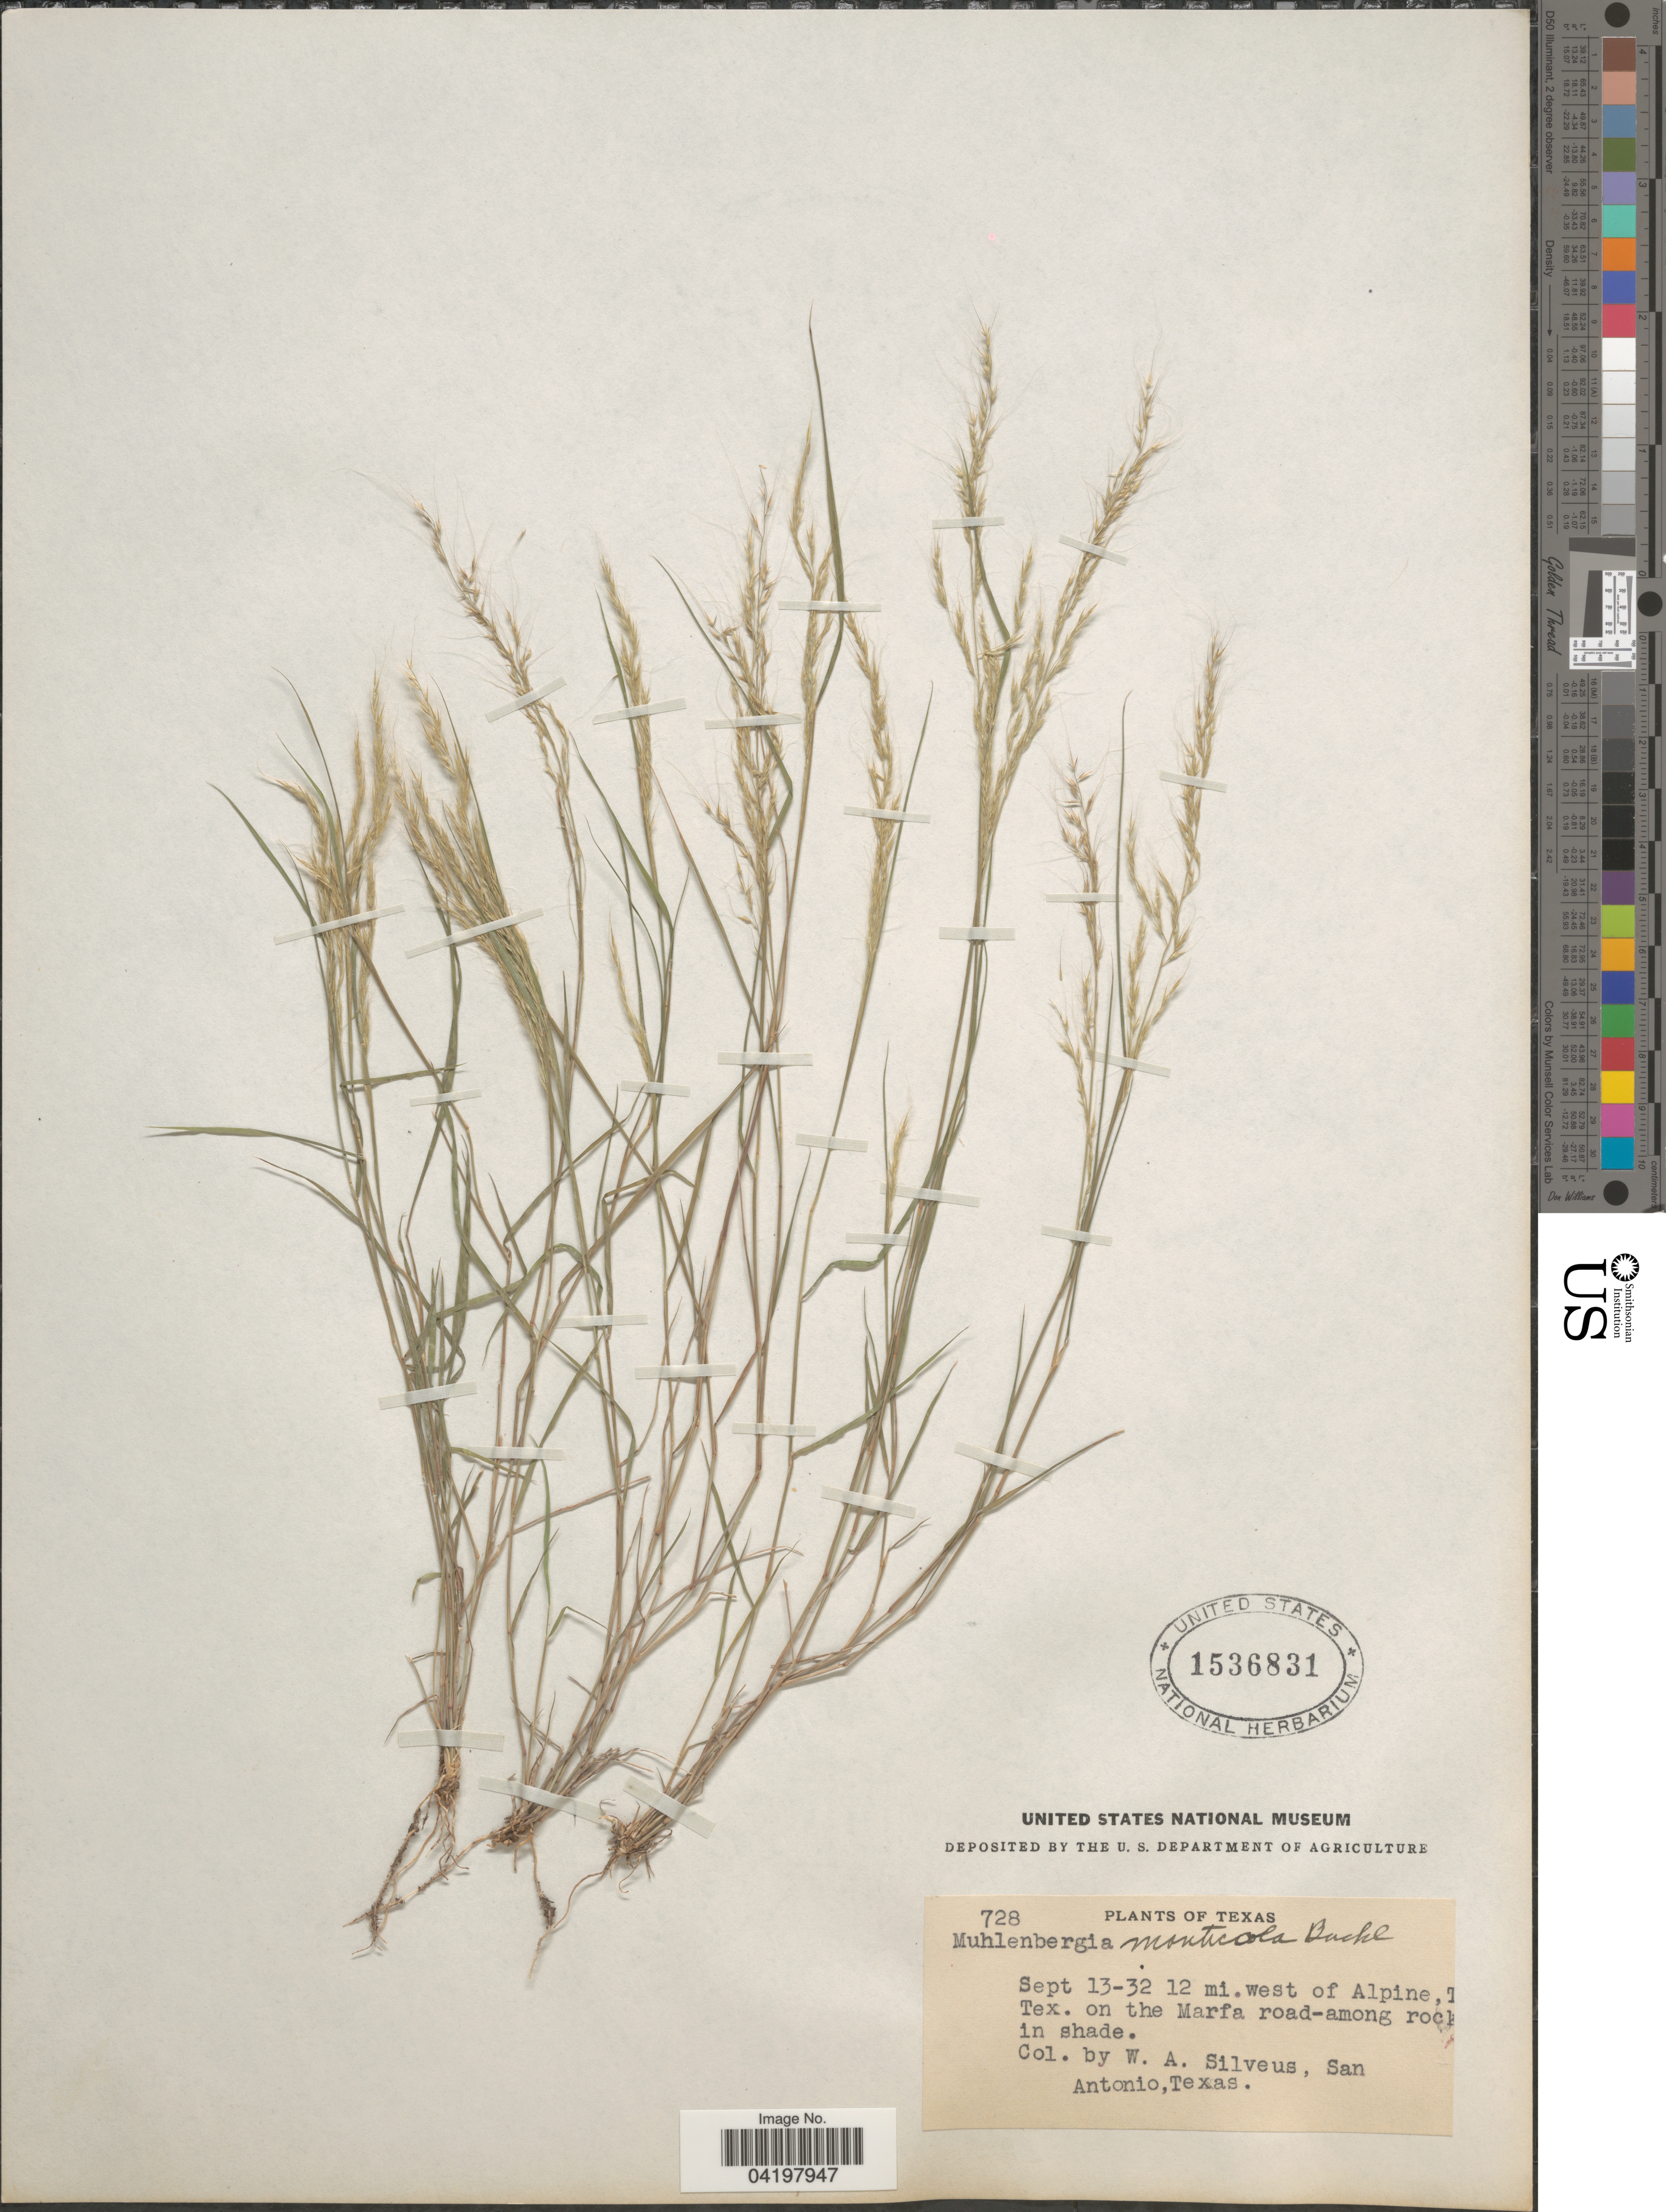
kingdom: Plantae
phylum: Tracheophyta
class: Liliopsida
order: Poales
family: Poaceae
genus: Muhlenbergia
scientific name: Muhlenbergia tenuifolia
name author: (Kunth) Kunth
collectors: W. Silveus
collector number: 728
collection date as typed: Transcribed d/m/y: 13/9/32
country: United States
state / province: Texas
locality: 12 mi. west of Alpine, on the Marfa road.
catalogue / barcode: US 1536831